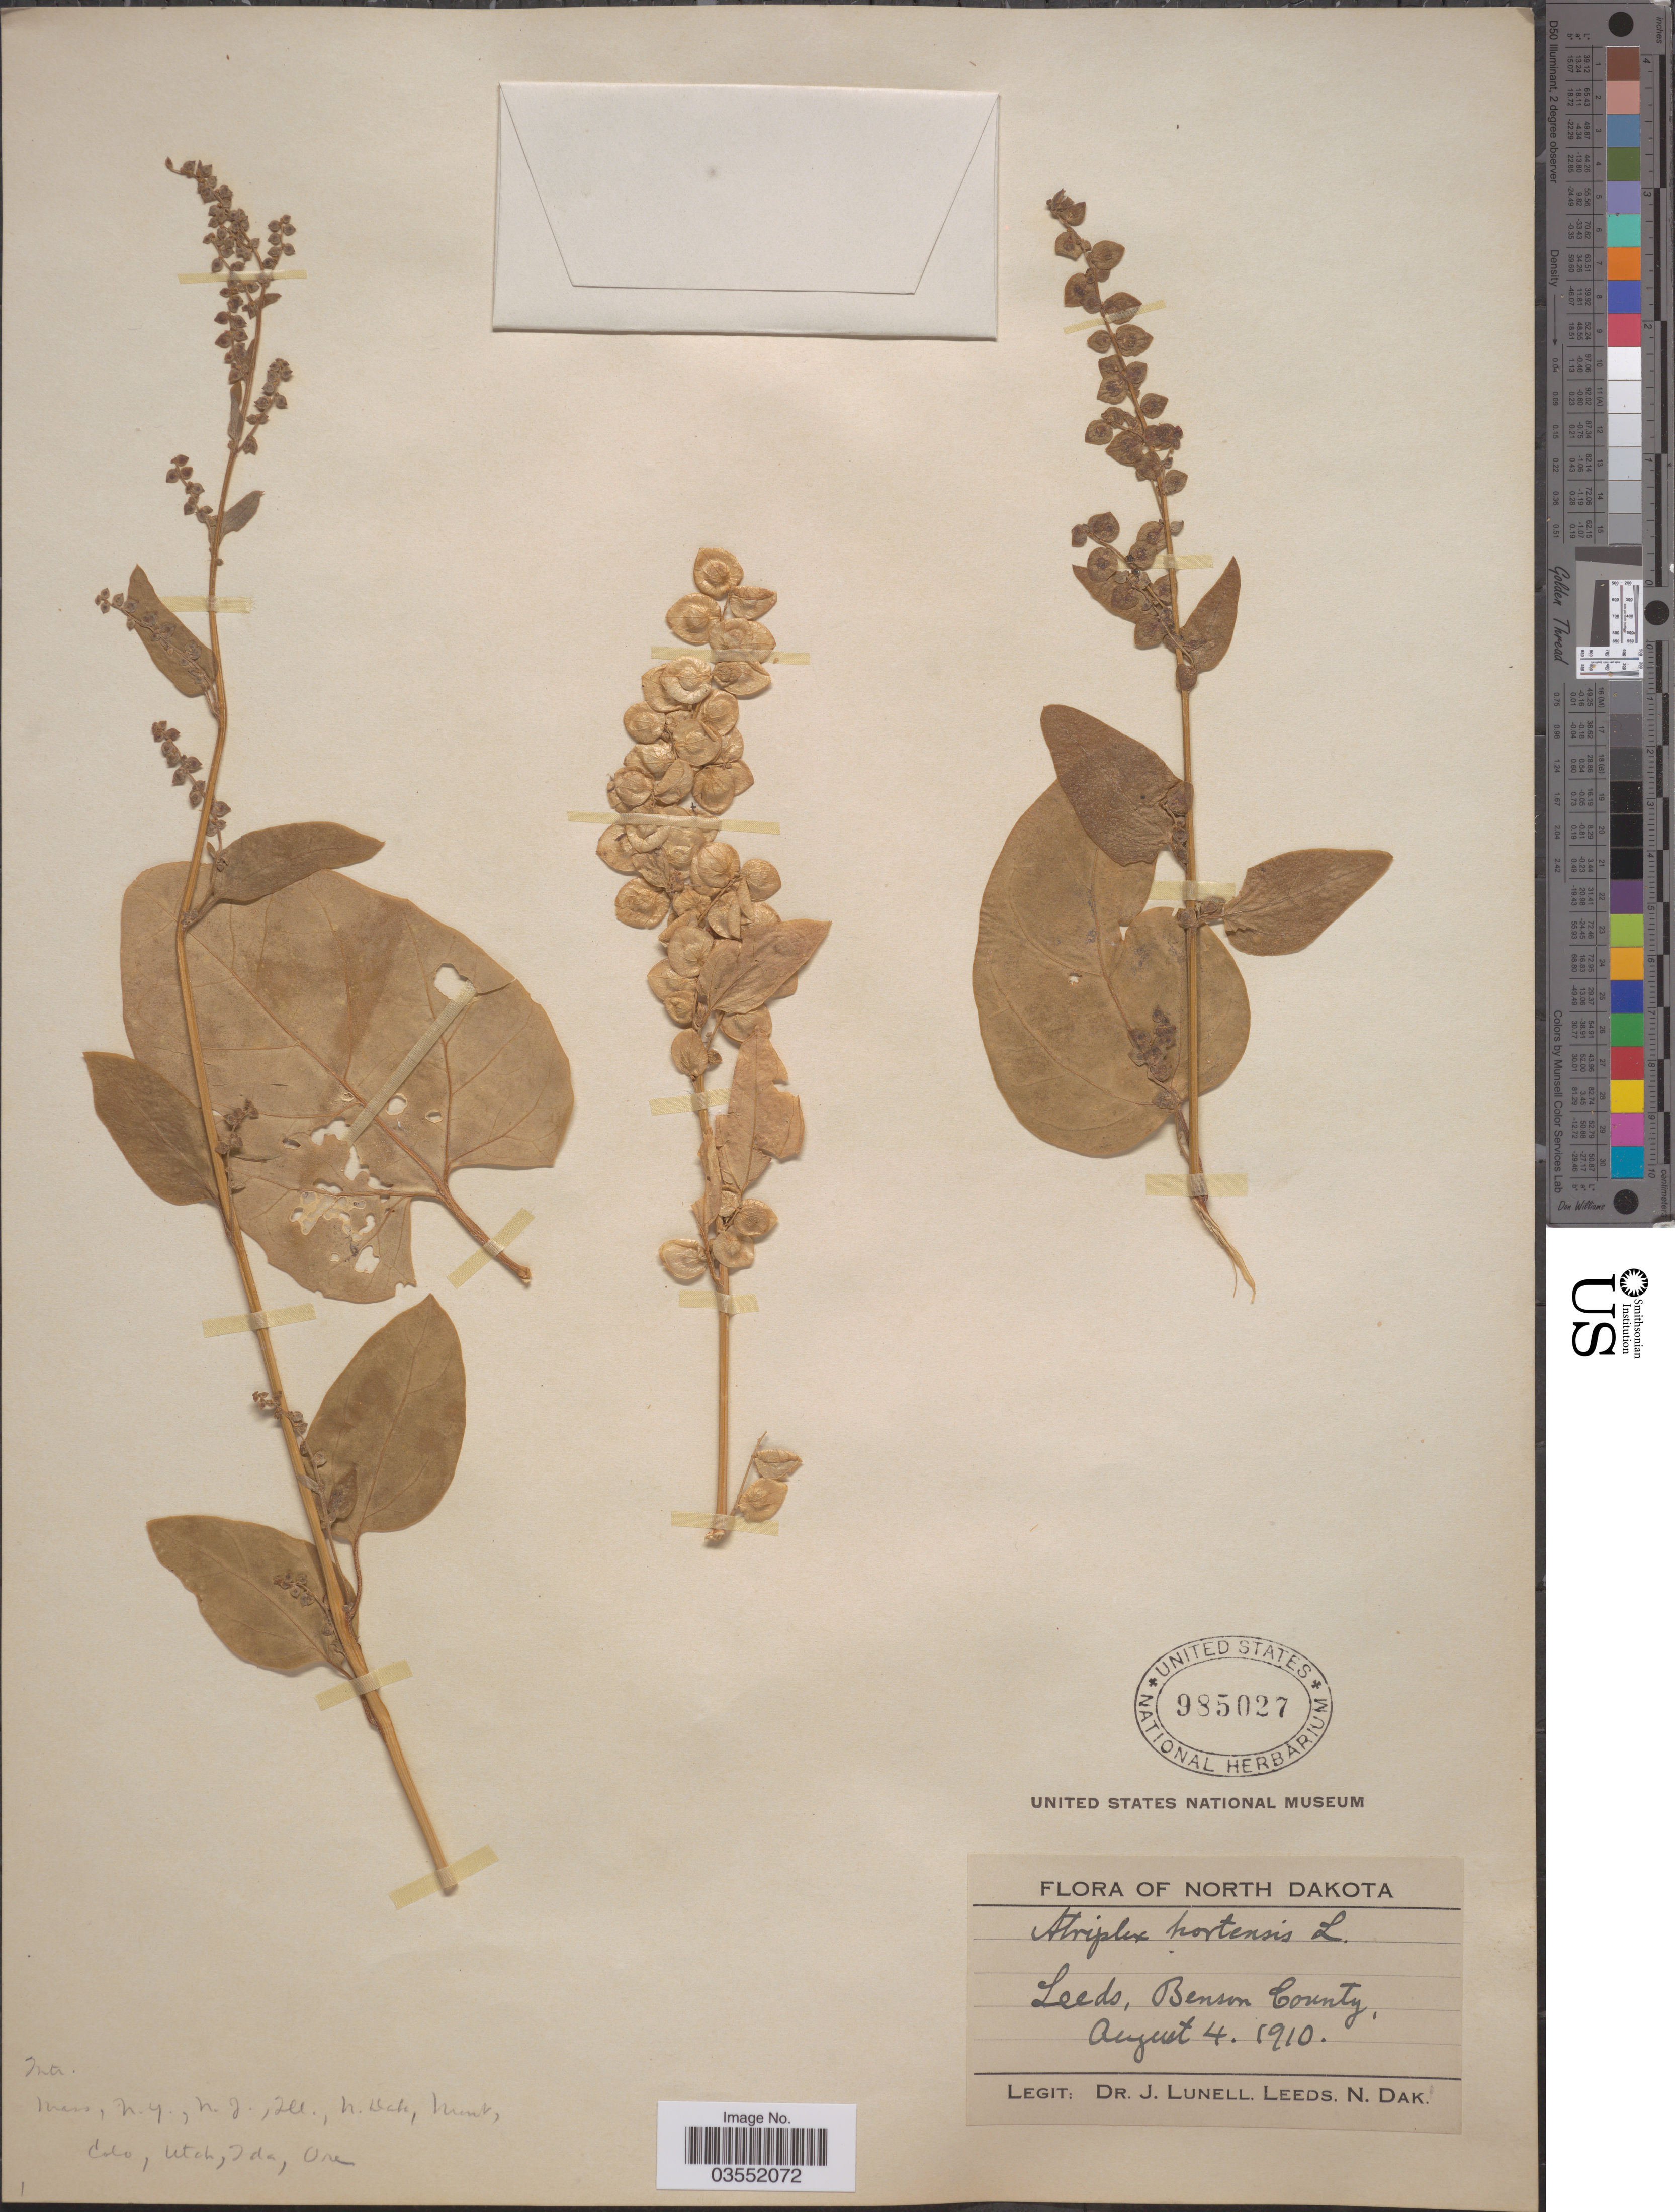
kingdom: Plantae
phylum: Tracheophyta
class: Magnoliopsida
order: Caryophyllales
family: Amaranthaceae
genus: Atriplex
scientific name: Atriplex hortensis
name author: L.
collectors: J. Lunell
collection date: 1910-08-04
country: United States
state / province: North Dakota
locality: Leeds, Benson County.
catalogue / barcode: US 985027